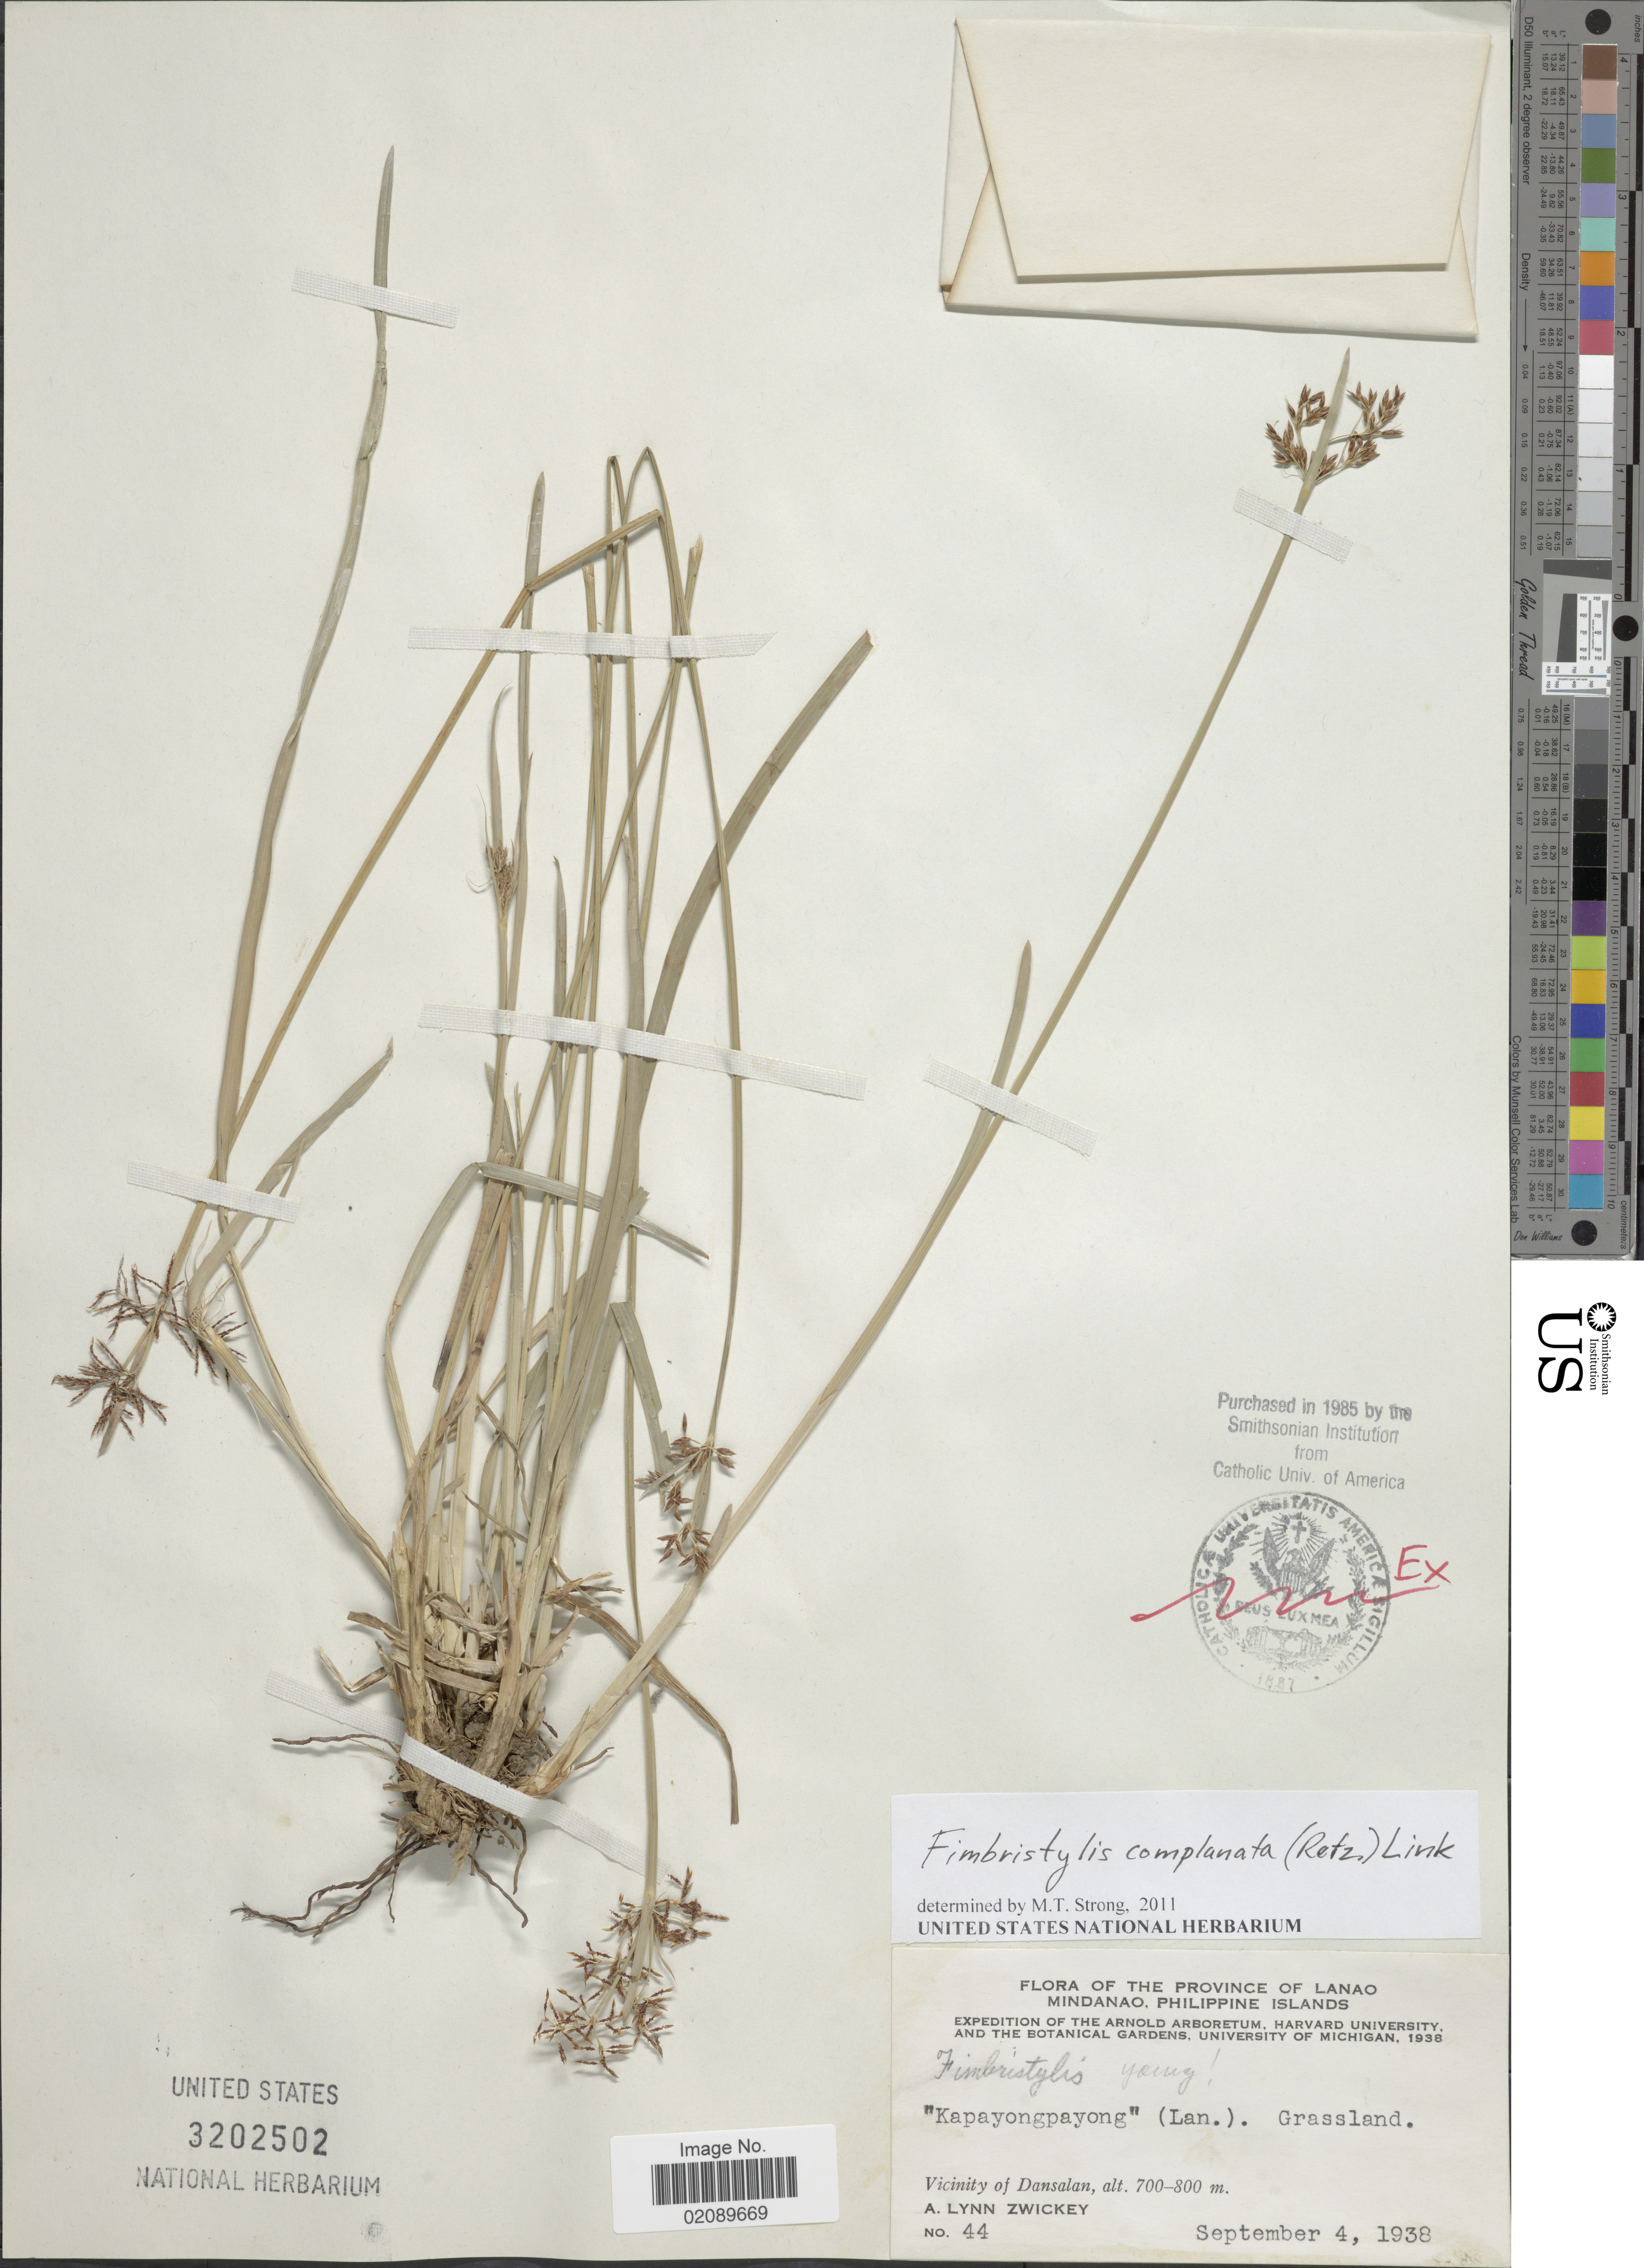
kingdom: Plantae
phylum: Tracheophyta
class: Liliopsida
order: Poales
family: Cyperaceae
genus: Fimbristylis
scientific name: Fimbristylis complanata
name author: (Retz.) Link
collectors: A. Zwickey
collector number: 44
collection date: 1938-09-04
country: Philippines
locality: Province of Lanao, Mindanao, Philippine Islands, Vicinity of Dansalan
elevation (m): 700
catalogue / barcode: US 3202502